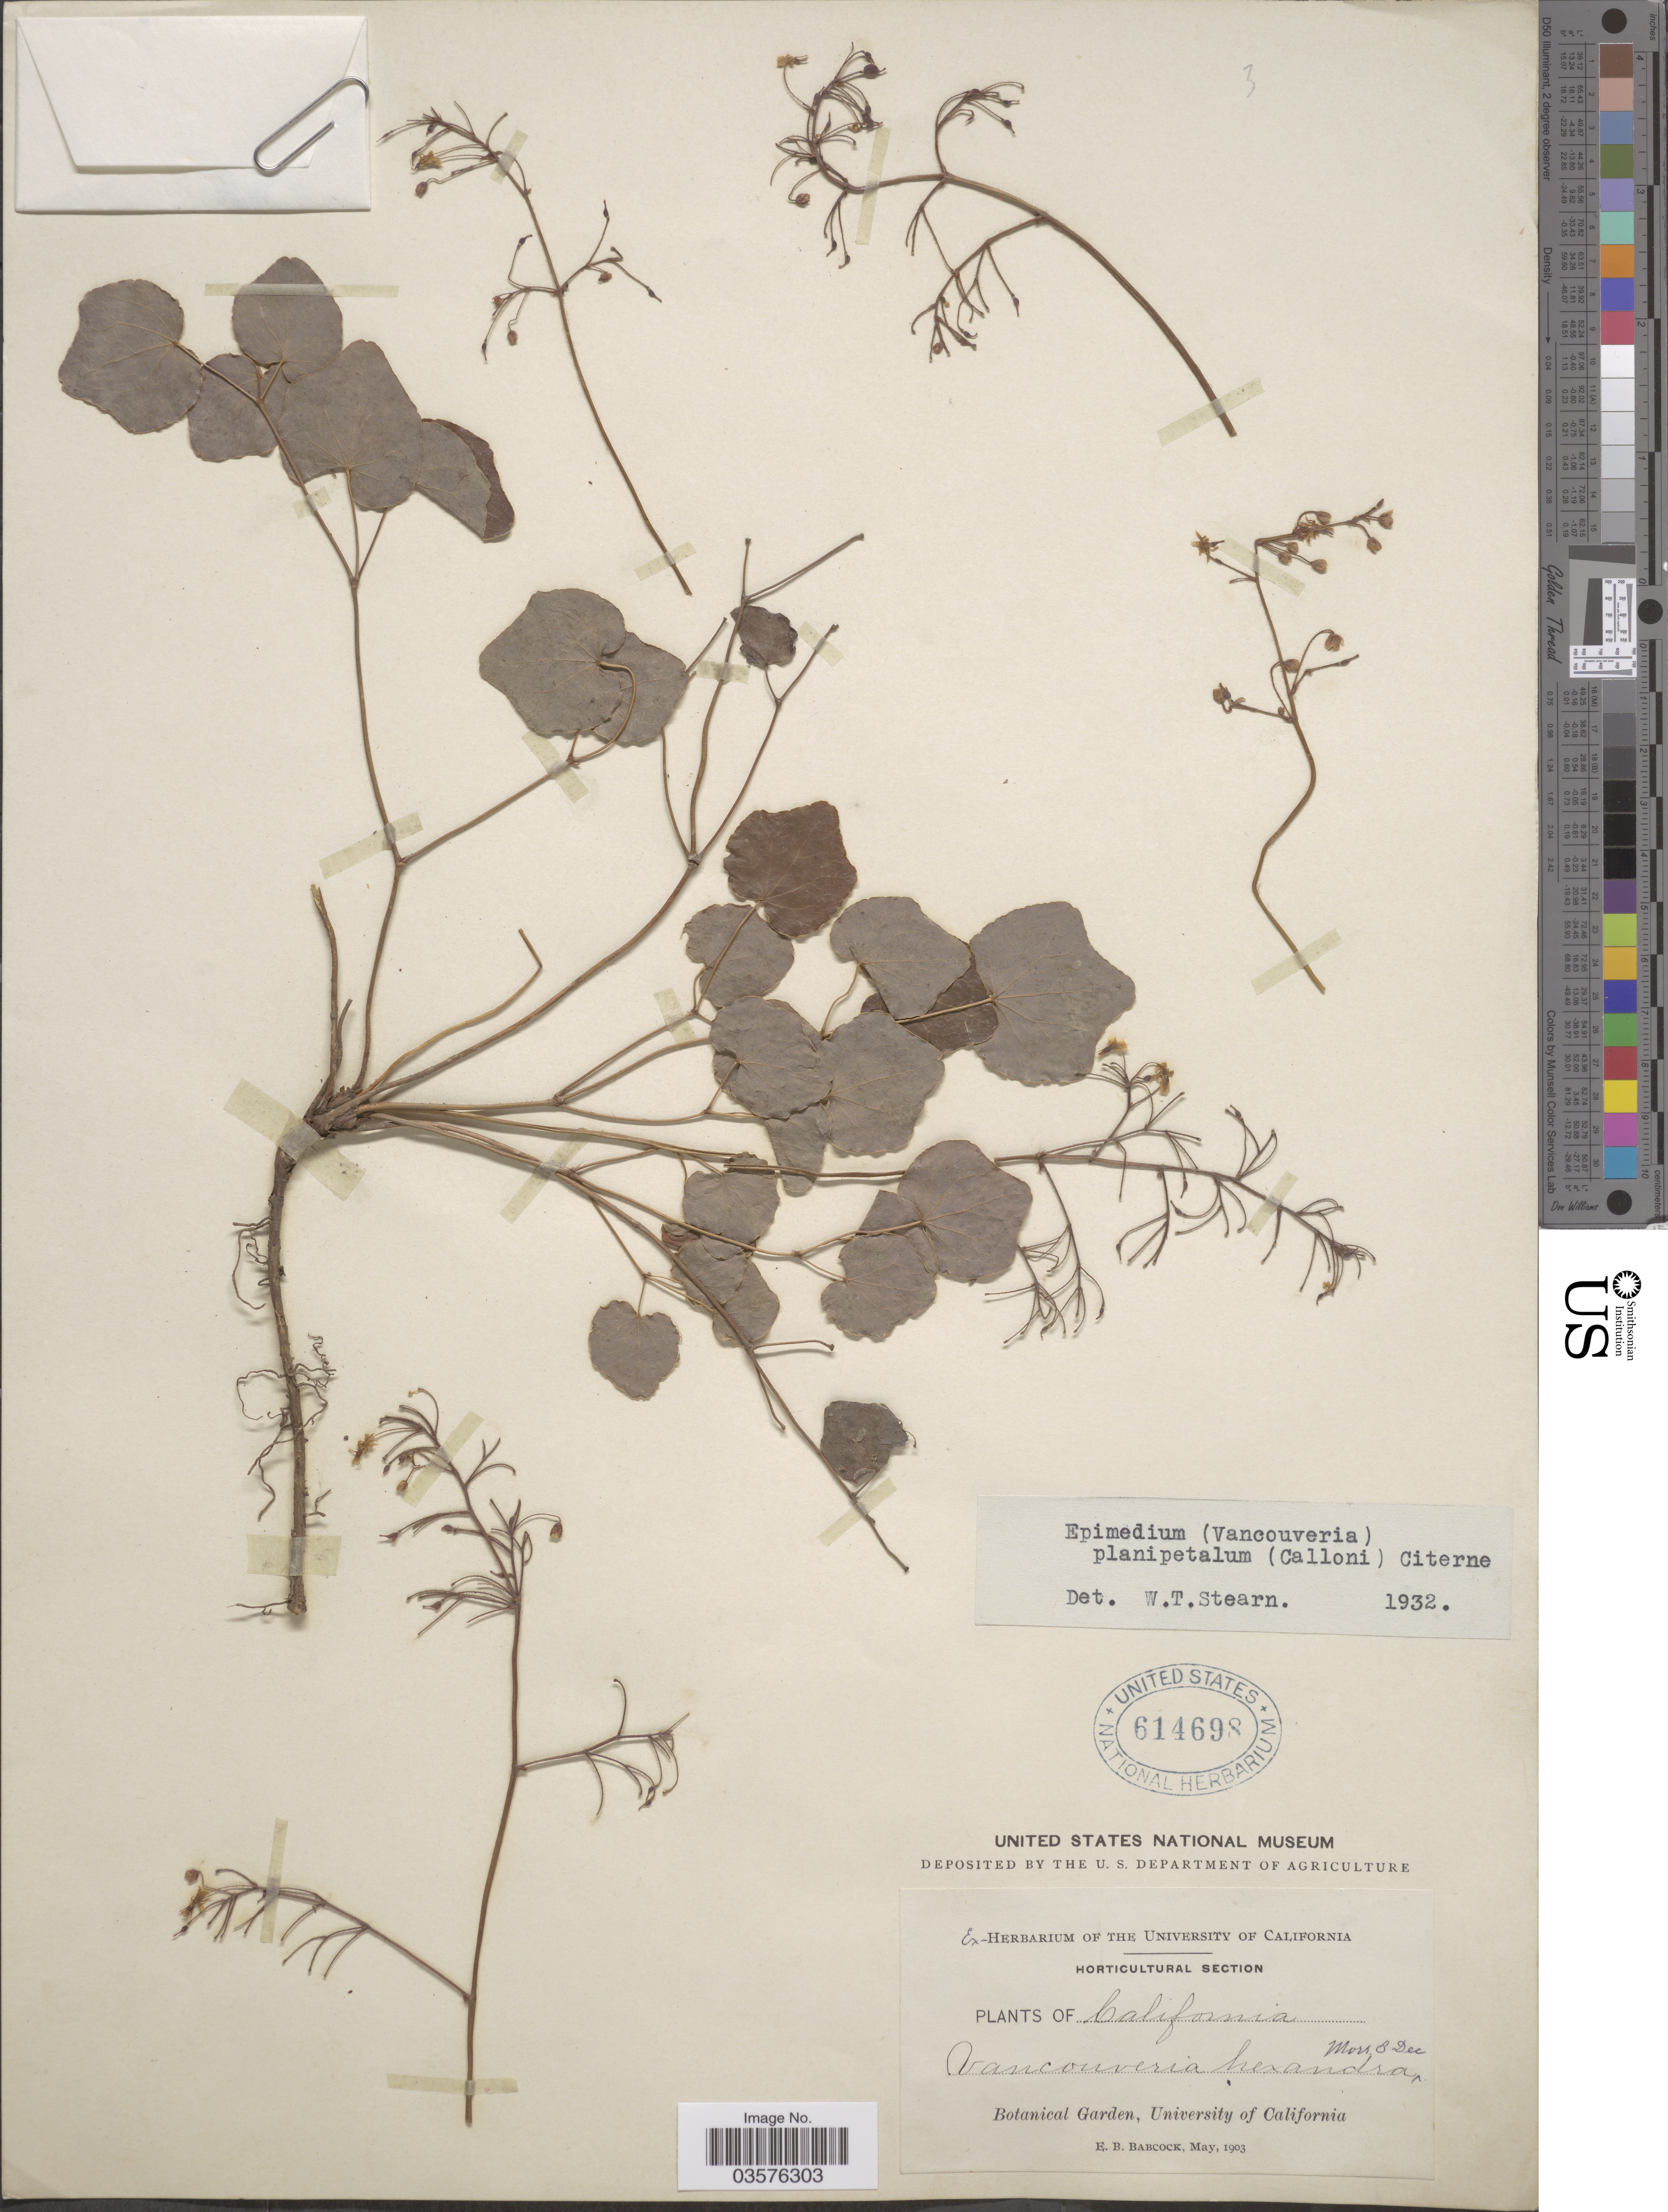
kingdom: Plantae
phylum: Tracheophyta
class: Magnoliopsida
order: Ranunculales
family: Berberidaceae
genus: Vancouveria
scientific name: Vancouveria planipetala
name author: Calloni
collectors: E. B. Babcock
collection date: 1903-05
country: United States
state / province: California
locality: Horticultural Section. Botanical Garden, University of California.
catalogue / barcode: US 614698